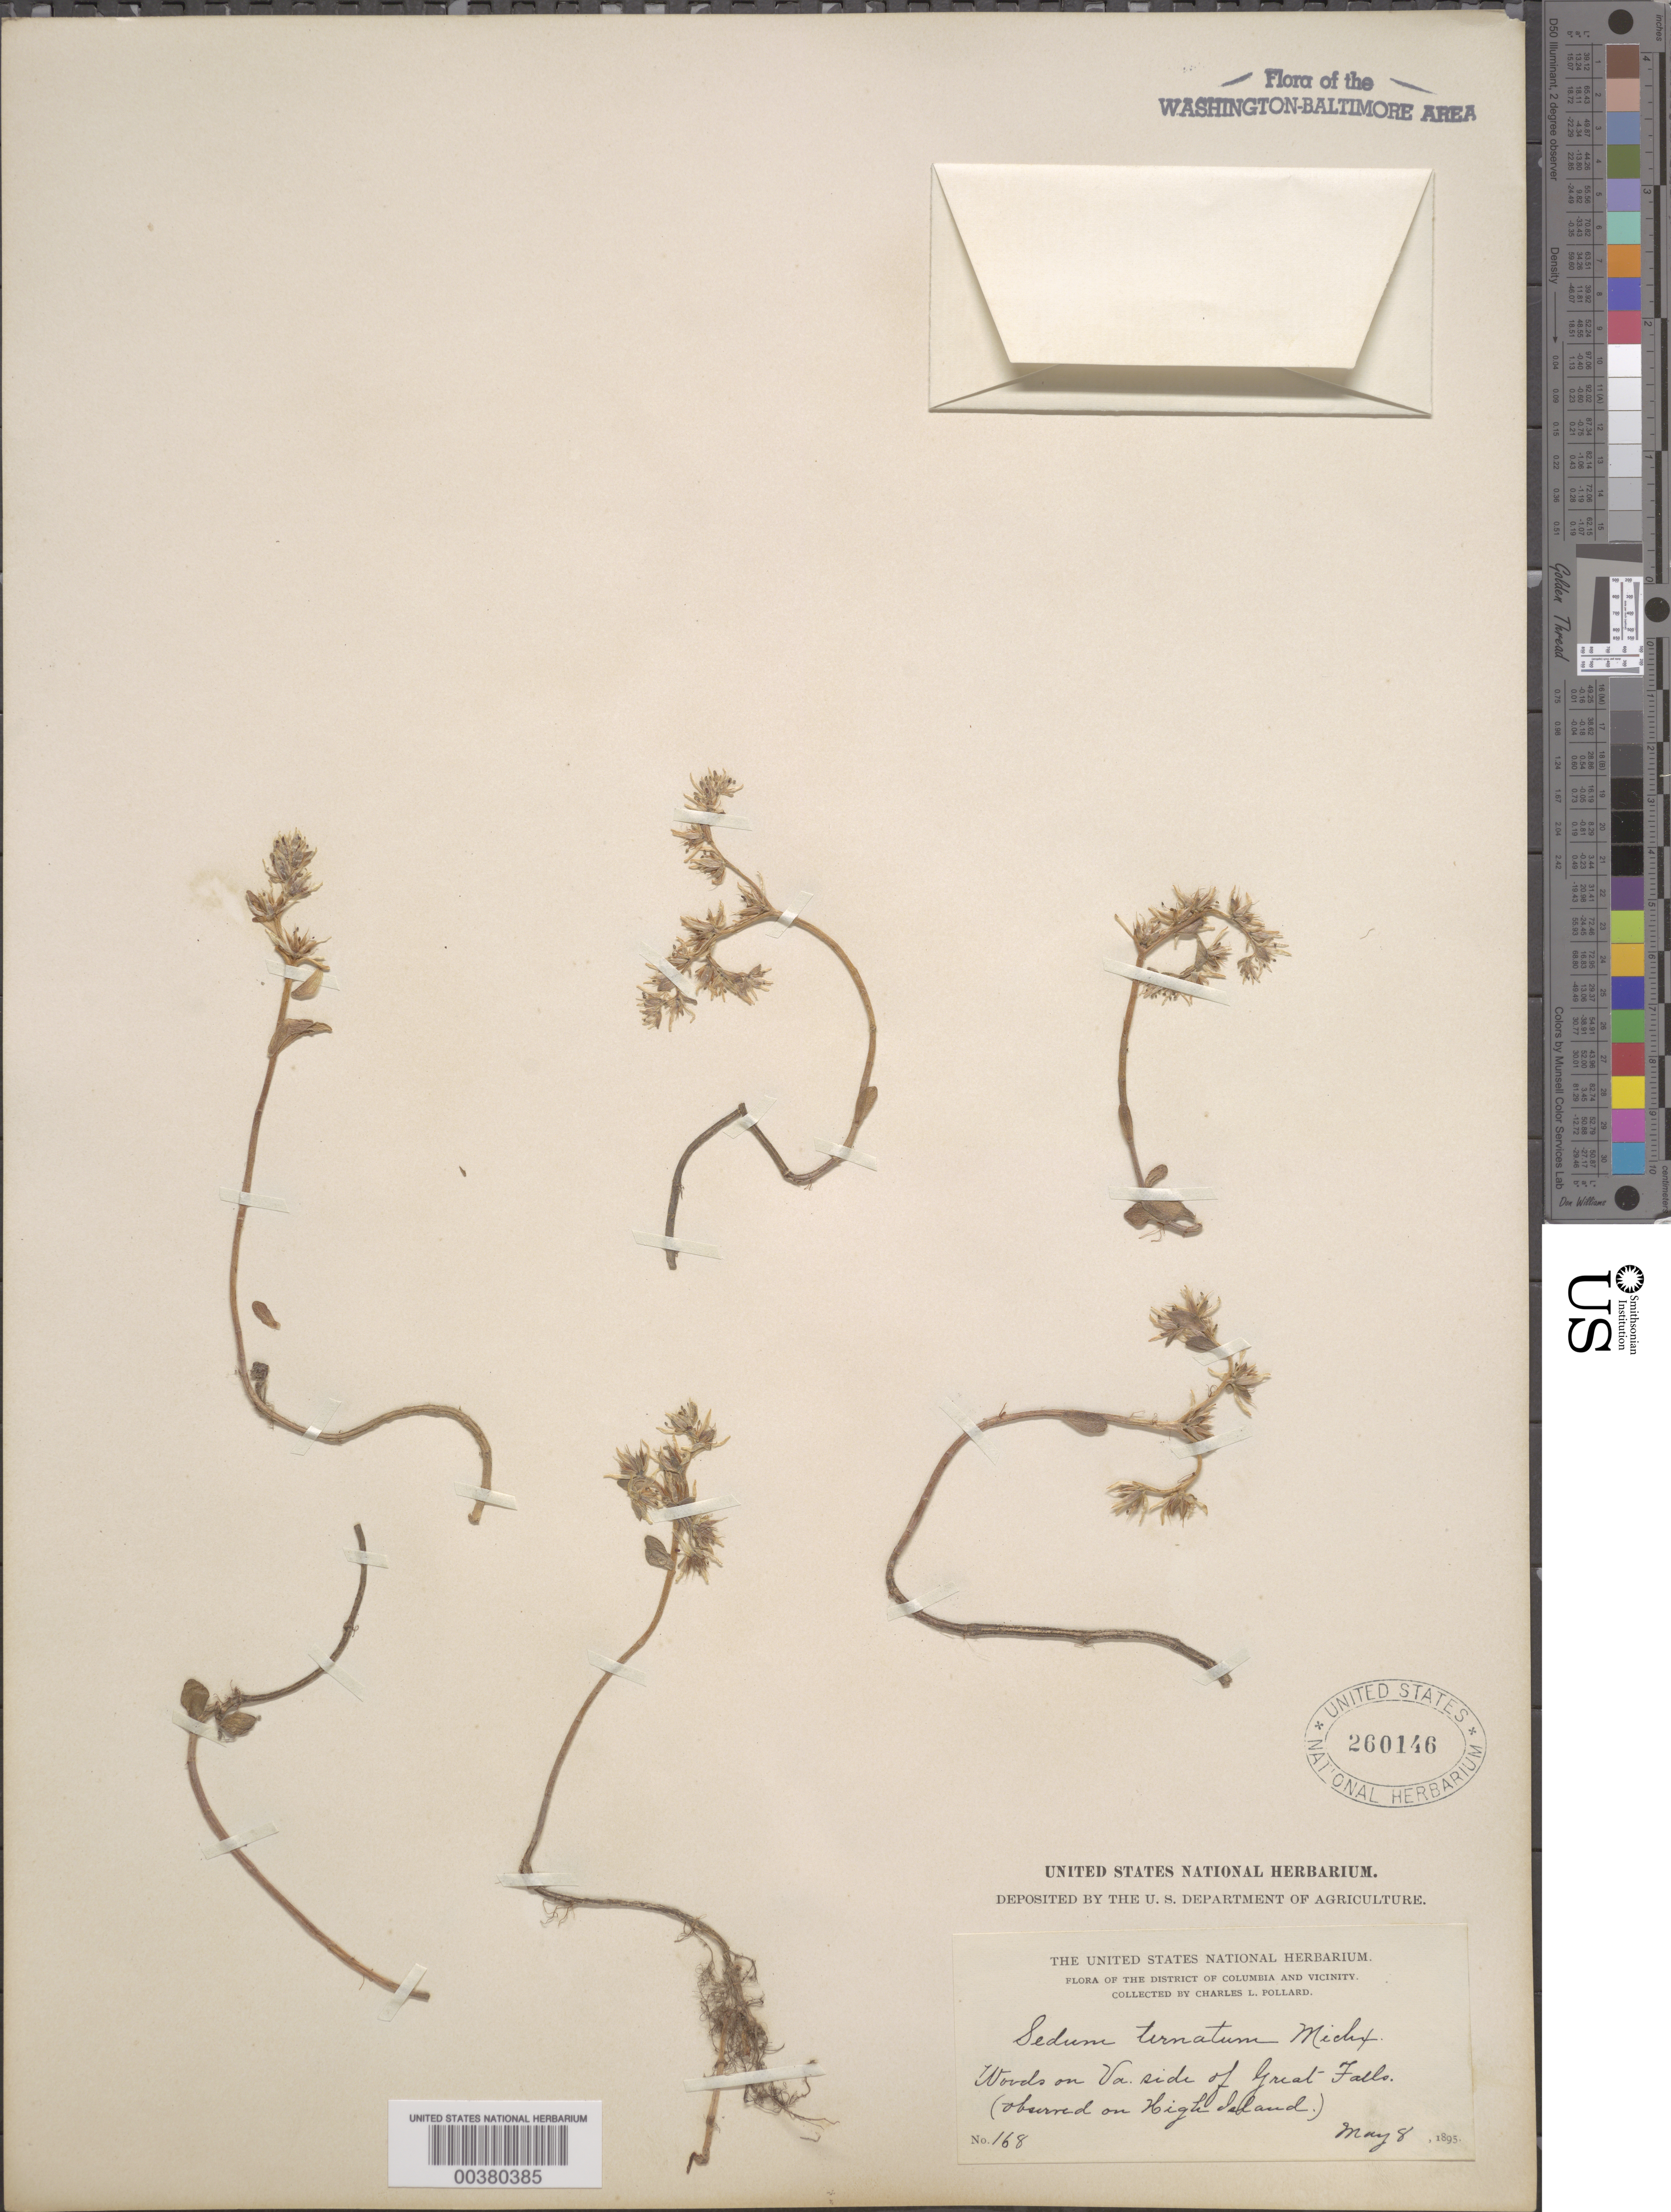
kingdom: Plantae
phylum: Tracheophyta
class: Magnoliopsida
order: Saxifragales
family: Crassulaceae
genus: Sedum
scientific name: Sedum ternatum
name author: Michx.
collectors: C. L. Pollard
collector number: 168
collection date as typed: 08 May 1895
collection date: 1895-05-08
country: United States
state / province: Virginia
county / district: Fairfax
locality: Great Falls C. & O. Canal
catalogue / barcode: US 260146